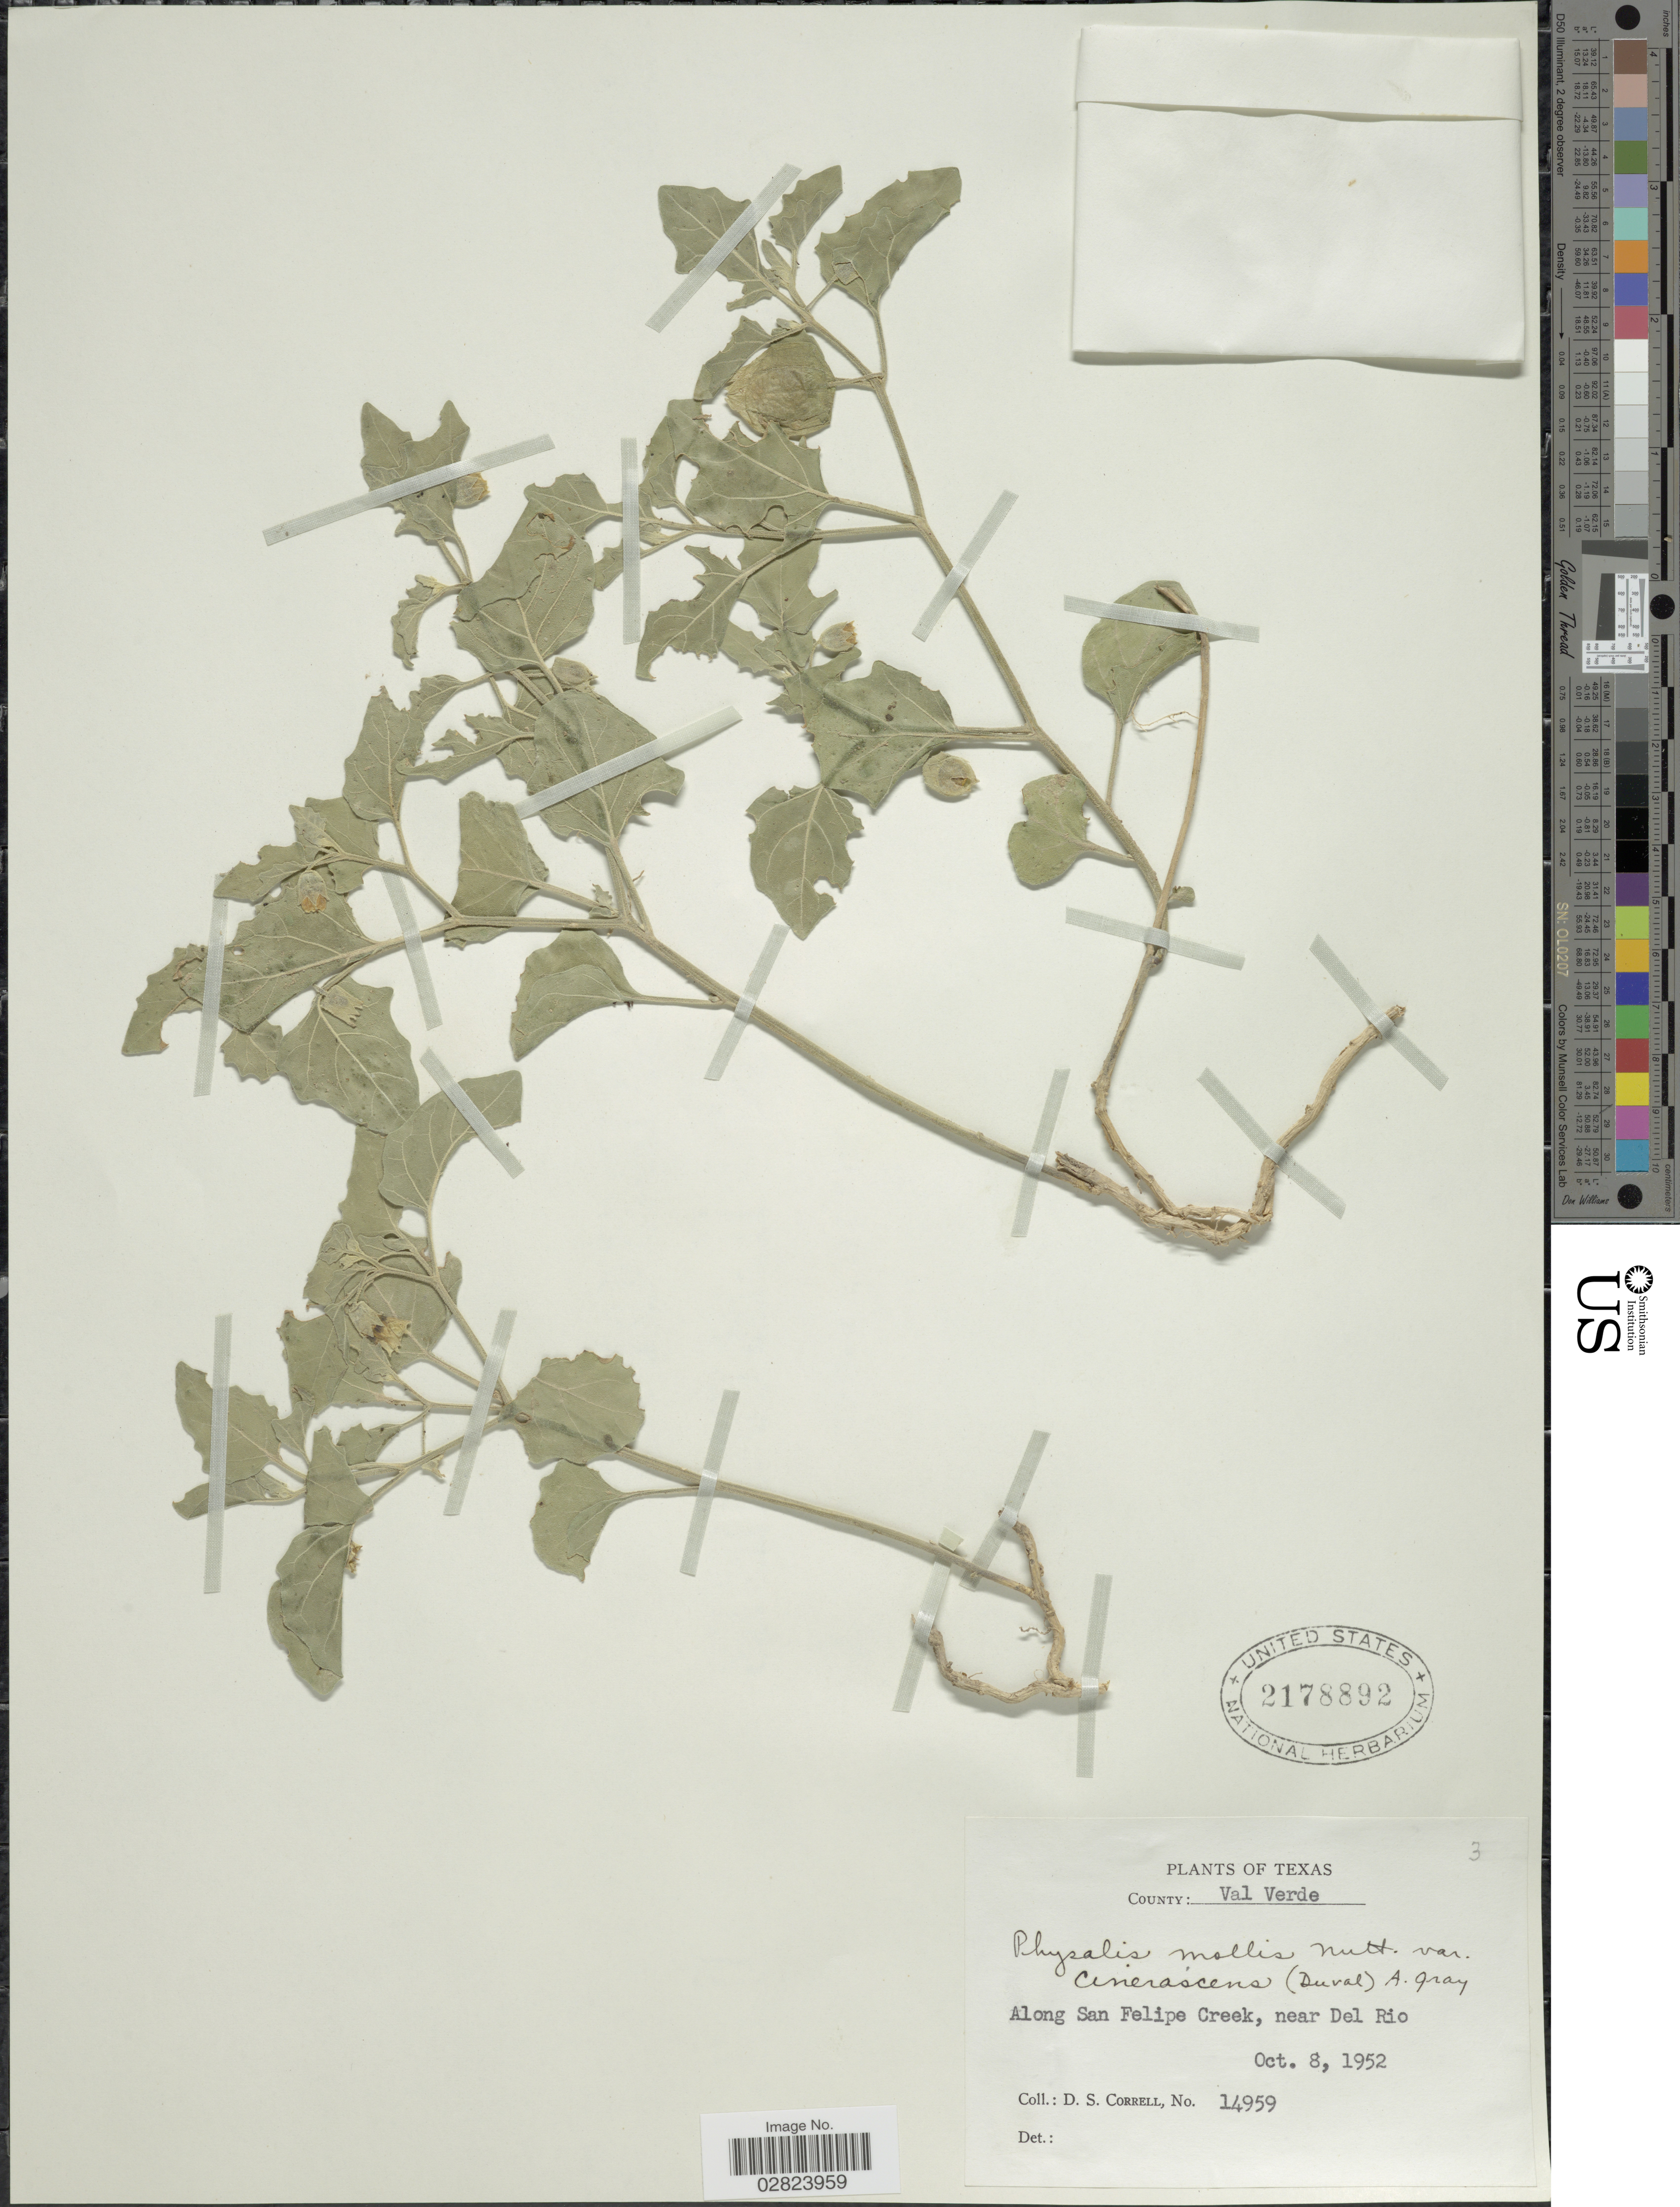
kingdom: Plantae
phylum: Tracheophyta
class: Magnoliopsida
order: Solanales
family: Solanaceae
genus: Physalis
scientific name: Physalis mollis var. cinerascens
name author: (Dunal) A. Gray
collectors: D. S. Correll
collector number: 14959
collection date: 1952-10-08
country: United States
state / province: Texas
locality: County: Val Verde. Along San Felipe Creek, near Del Rio.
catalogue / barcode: US 2178892